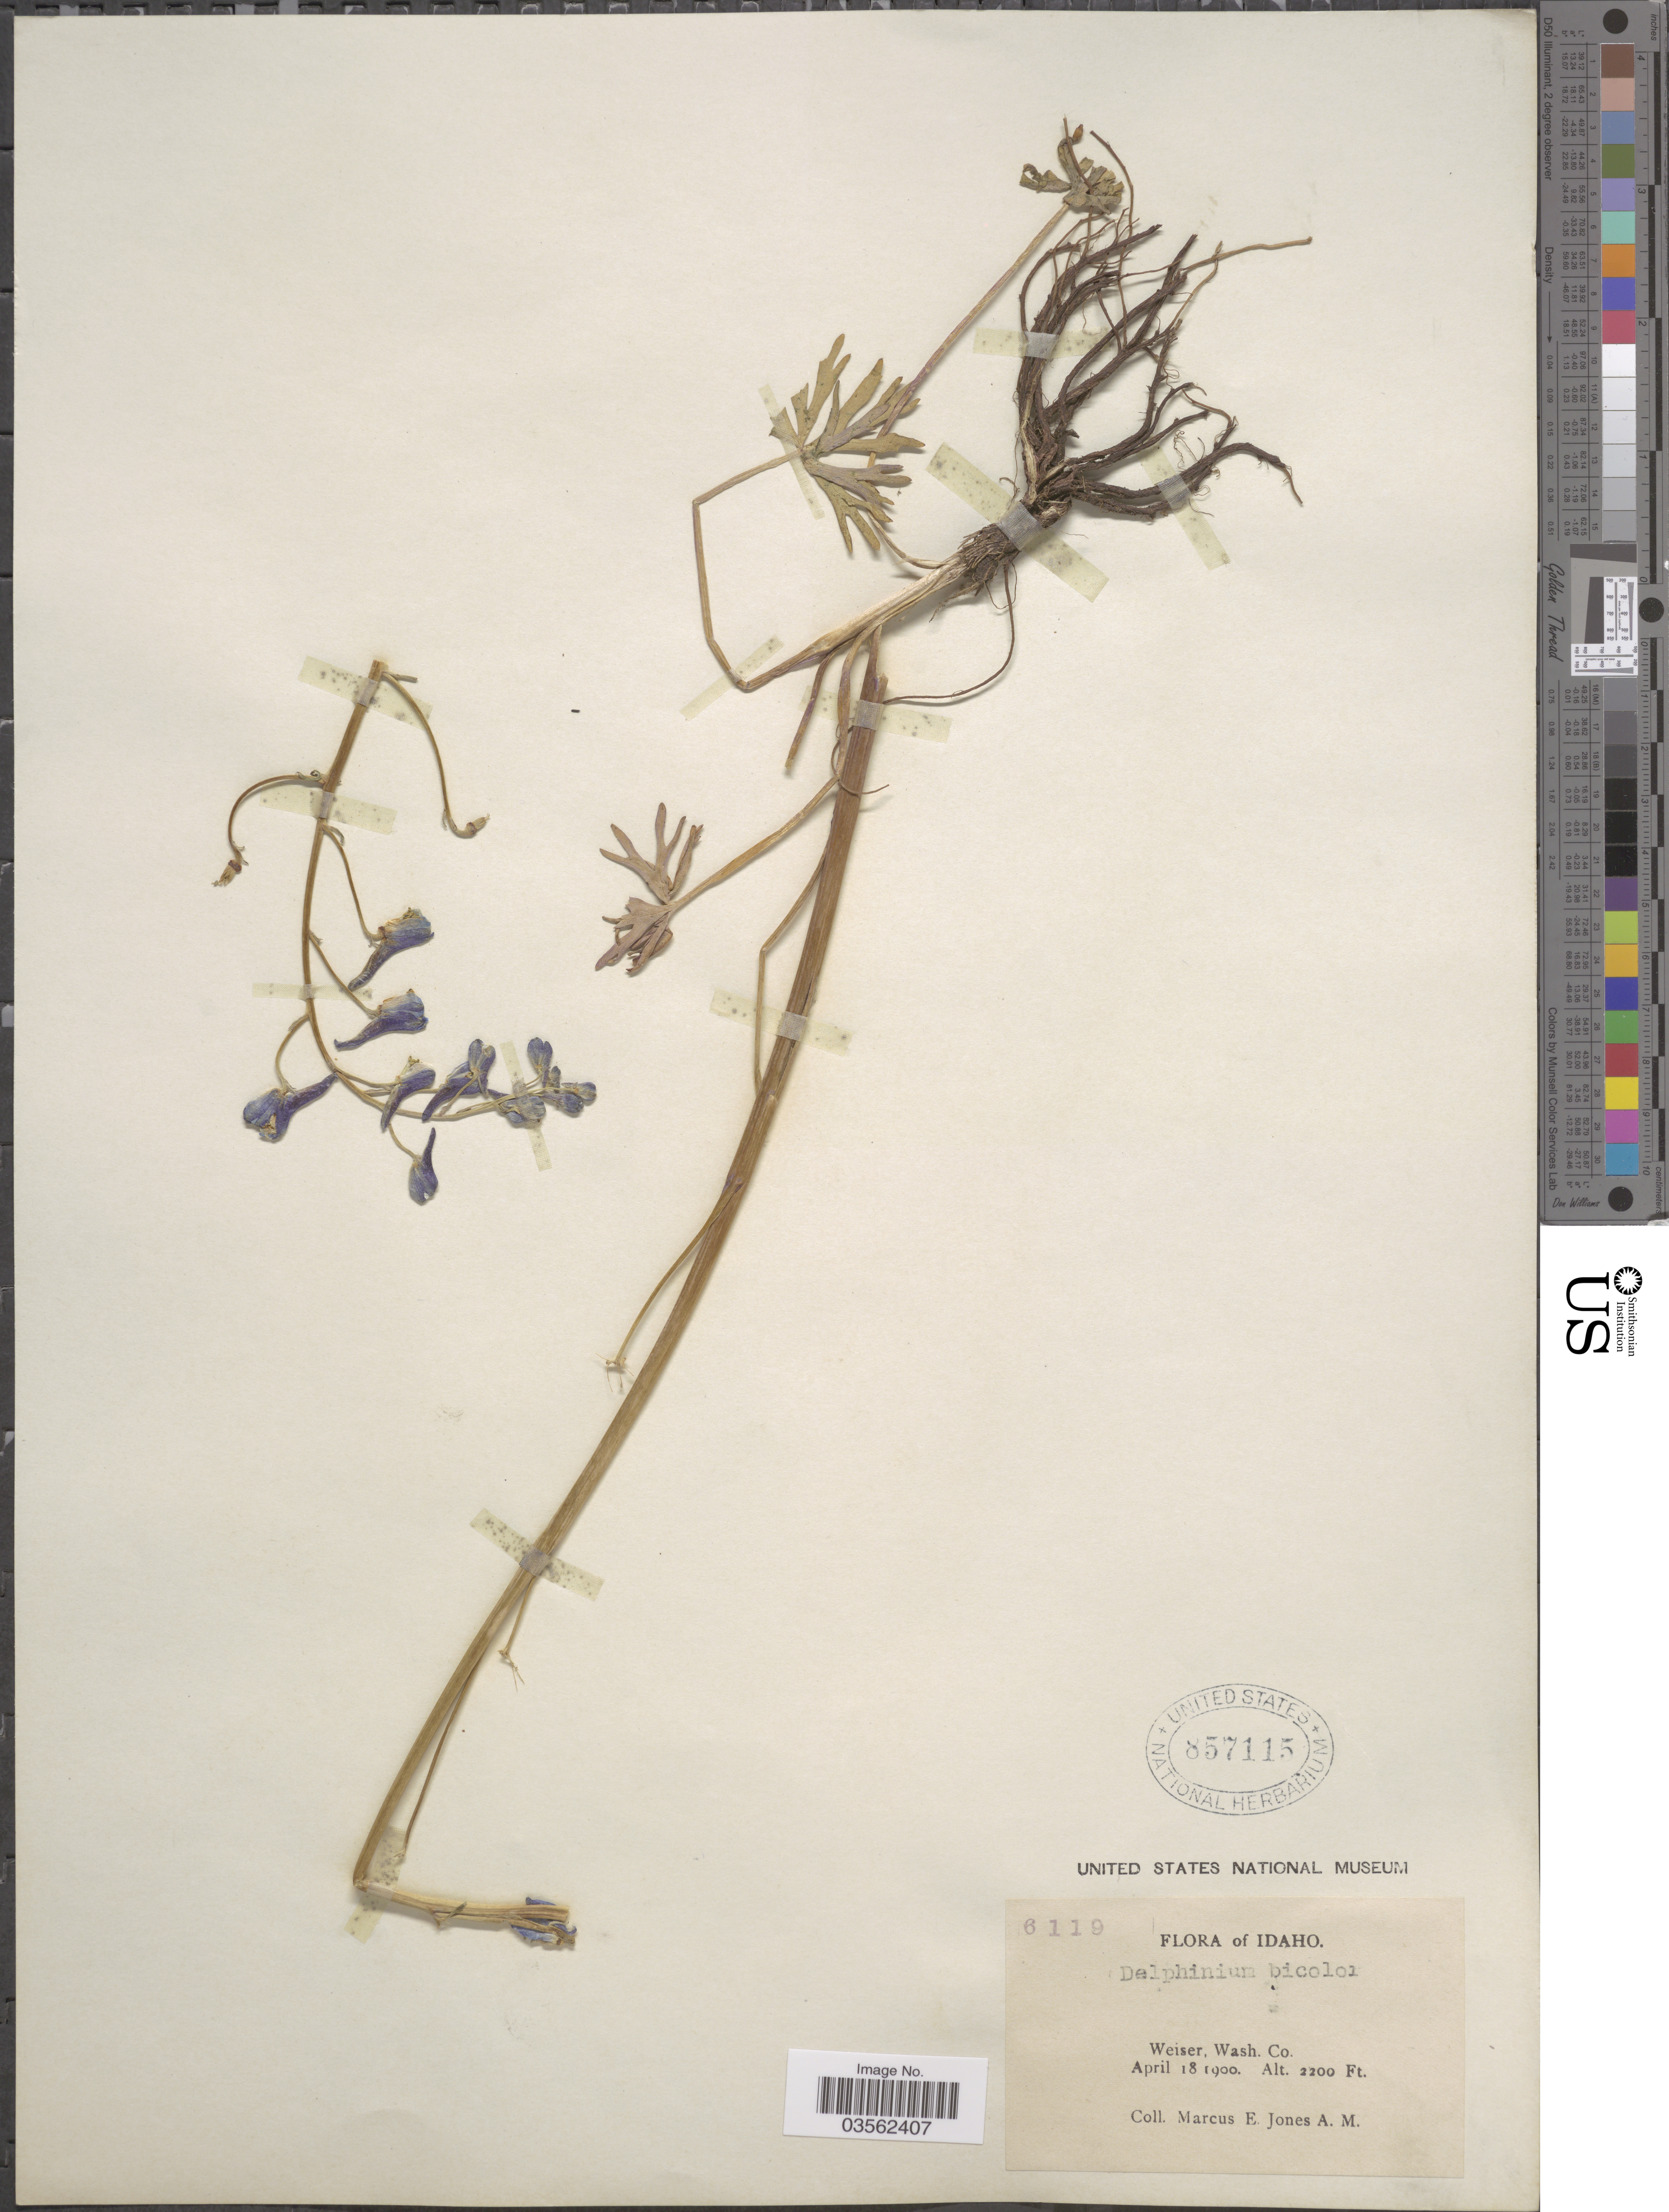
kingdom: Plantae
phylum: Tracheophyta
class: Magnoliopsida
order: Ranunculales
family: Ranunculaceae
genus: Delphinium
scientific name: Delphinium bicolor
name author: Nutt.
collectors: M. E. Jones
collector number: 6119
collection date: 1900-04-18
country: United States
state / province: Idaho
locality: Weiser, Wash. Co.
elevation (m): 671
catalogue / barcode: US 857115